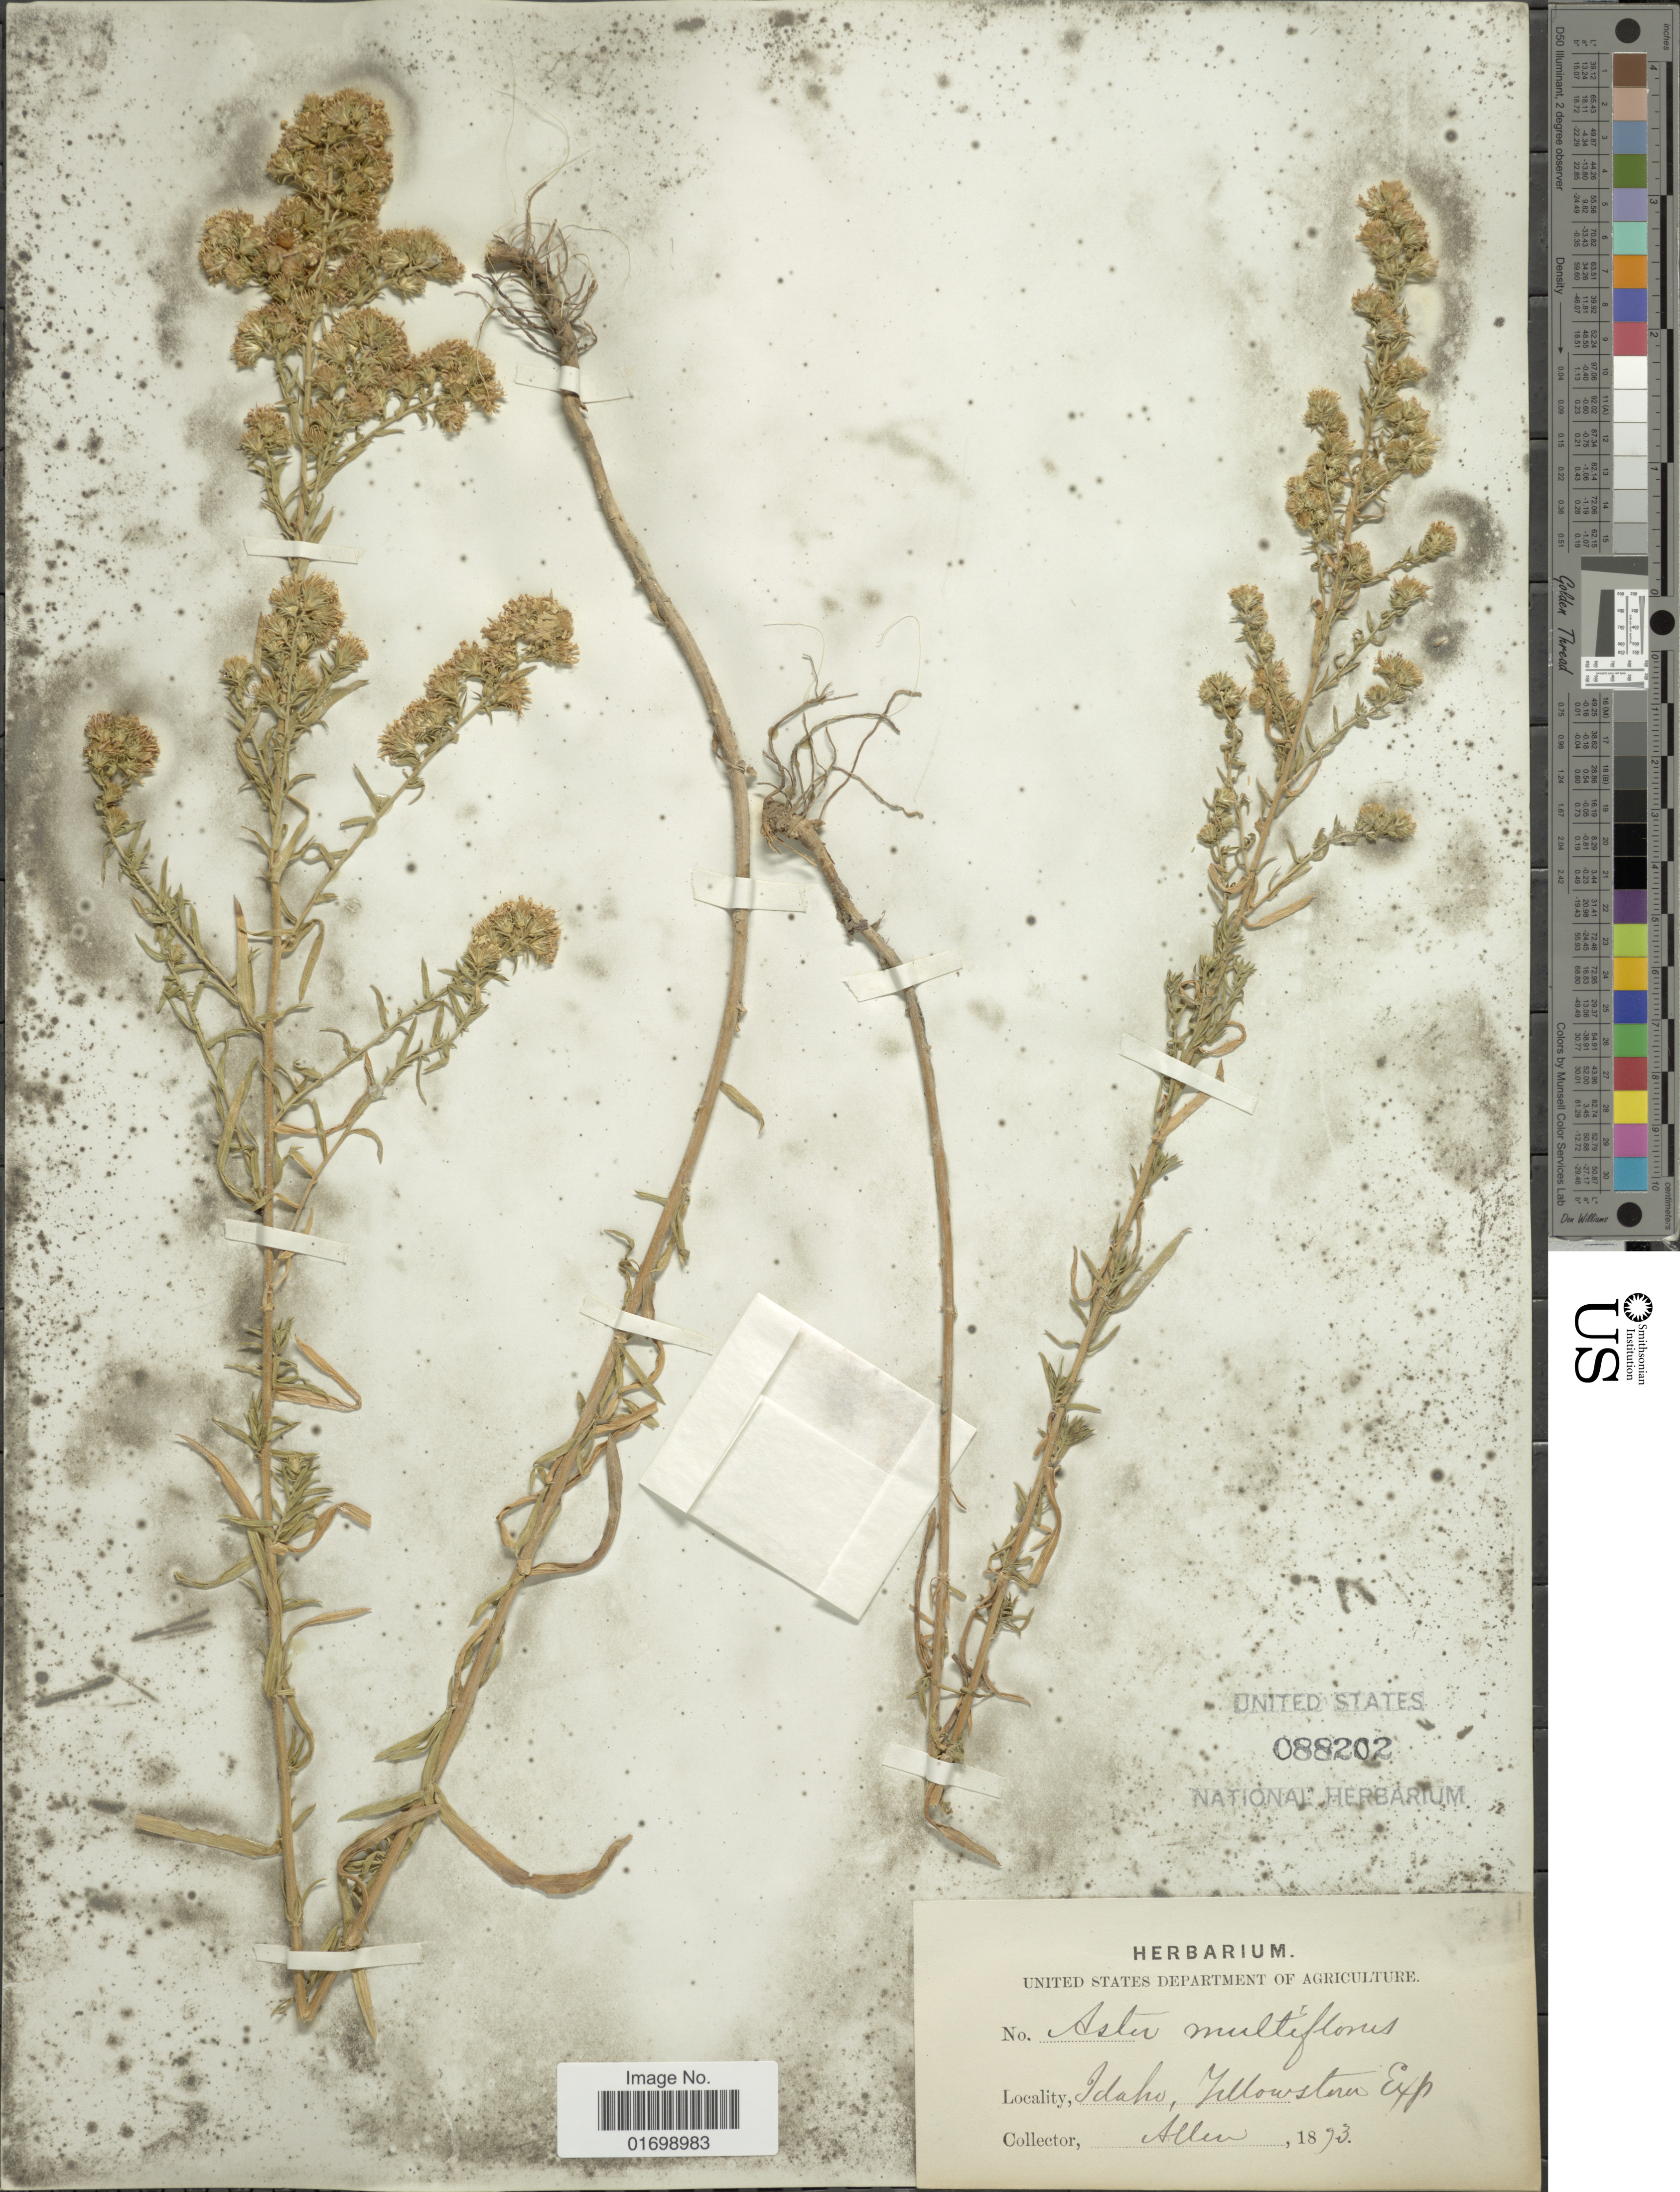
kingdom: Plantae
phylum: Tracheophyta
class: Magnoliopsida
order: Asterales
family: Asteraceae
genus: Symphyotrichum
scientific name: Symphyotrichum ericoides var. prostratum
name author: (Kuntze) G.L. Nesom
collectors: -- Allen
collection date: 1893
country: United States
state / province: Idaho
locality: Yellowston Exp.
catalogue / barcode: US 88202